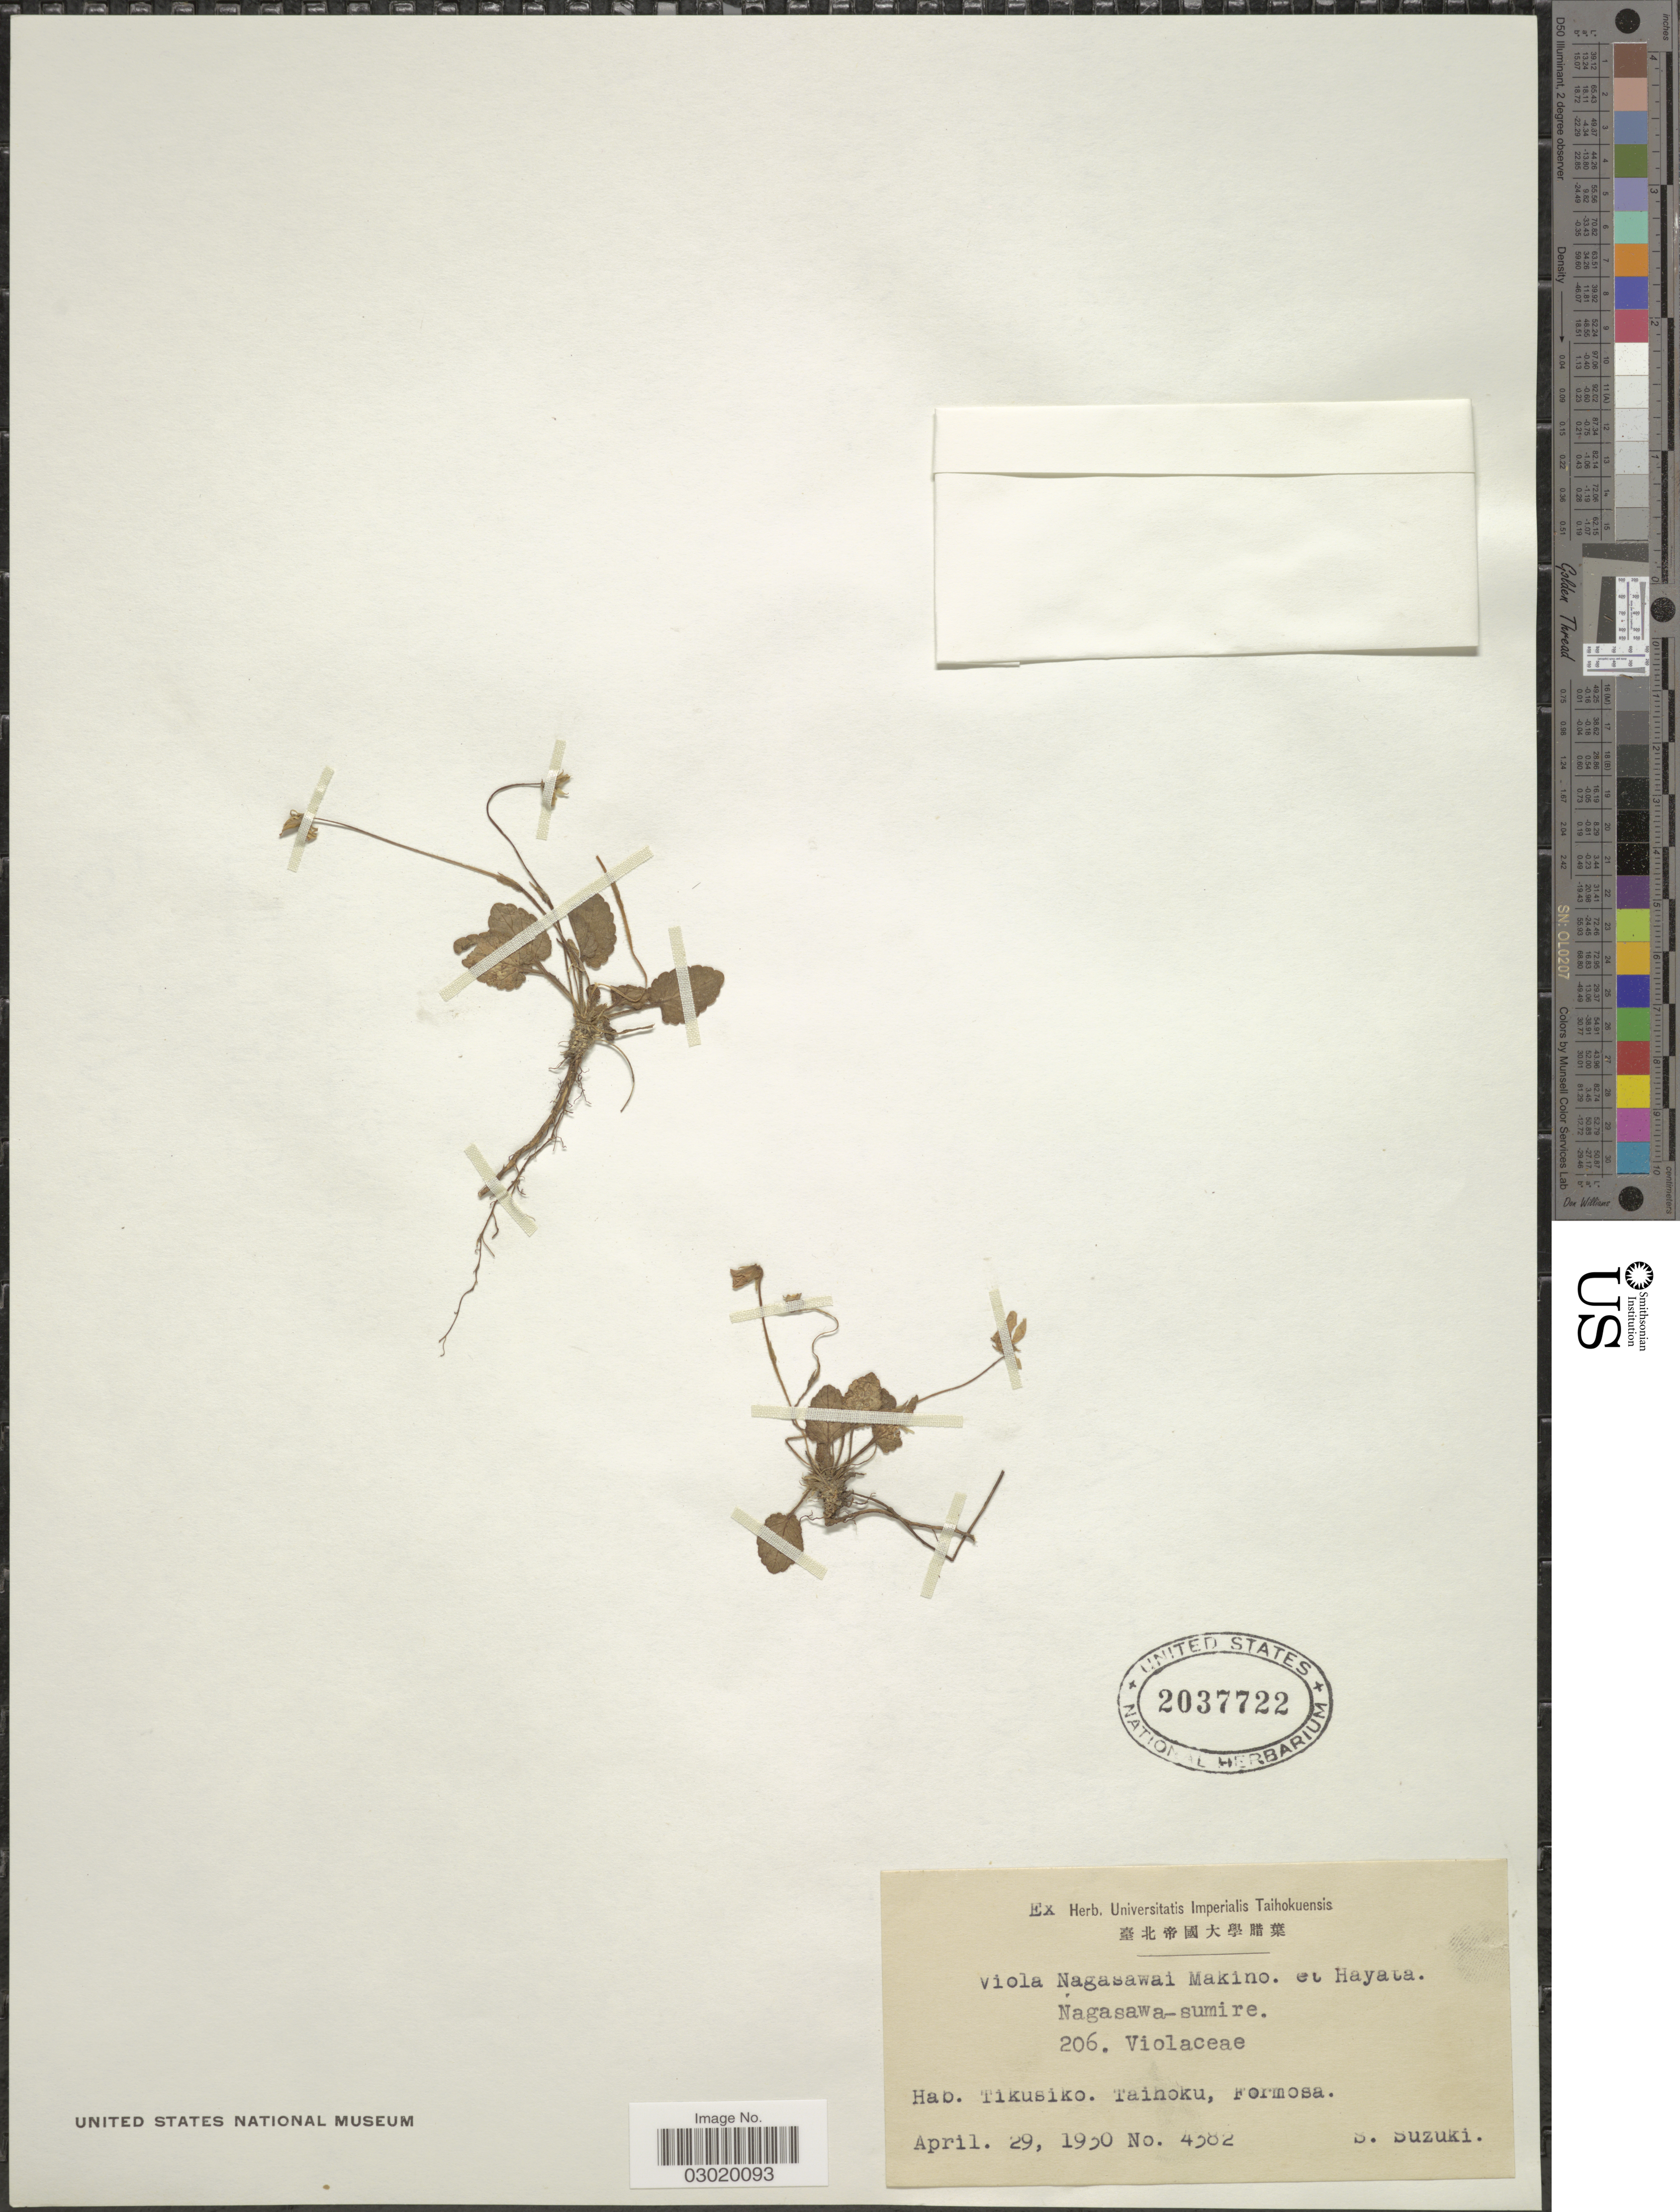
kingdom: Plantae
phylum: Tracheophyta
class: Magnoliopsida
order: Malpighiales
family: Violaceae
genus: Viola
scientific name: Viola nagasawae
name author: Makino & Hayata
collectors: S. Suzuki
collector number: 4382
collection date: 1930-04-29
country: Taiwan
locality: Tikusiko, Taihoku, Formosa.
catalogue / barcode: US 2037722